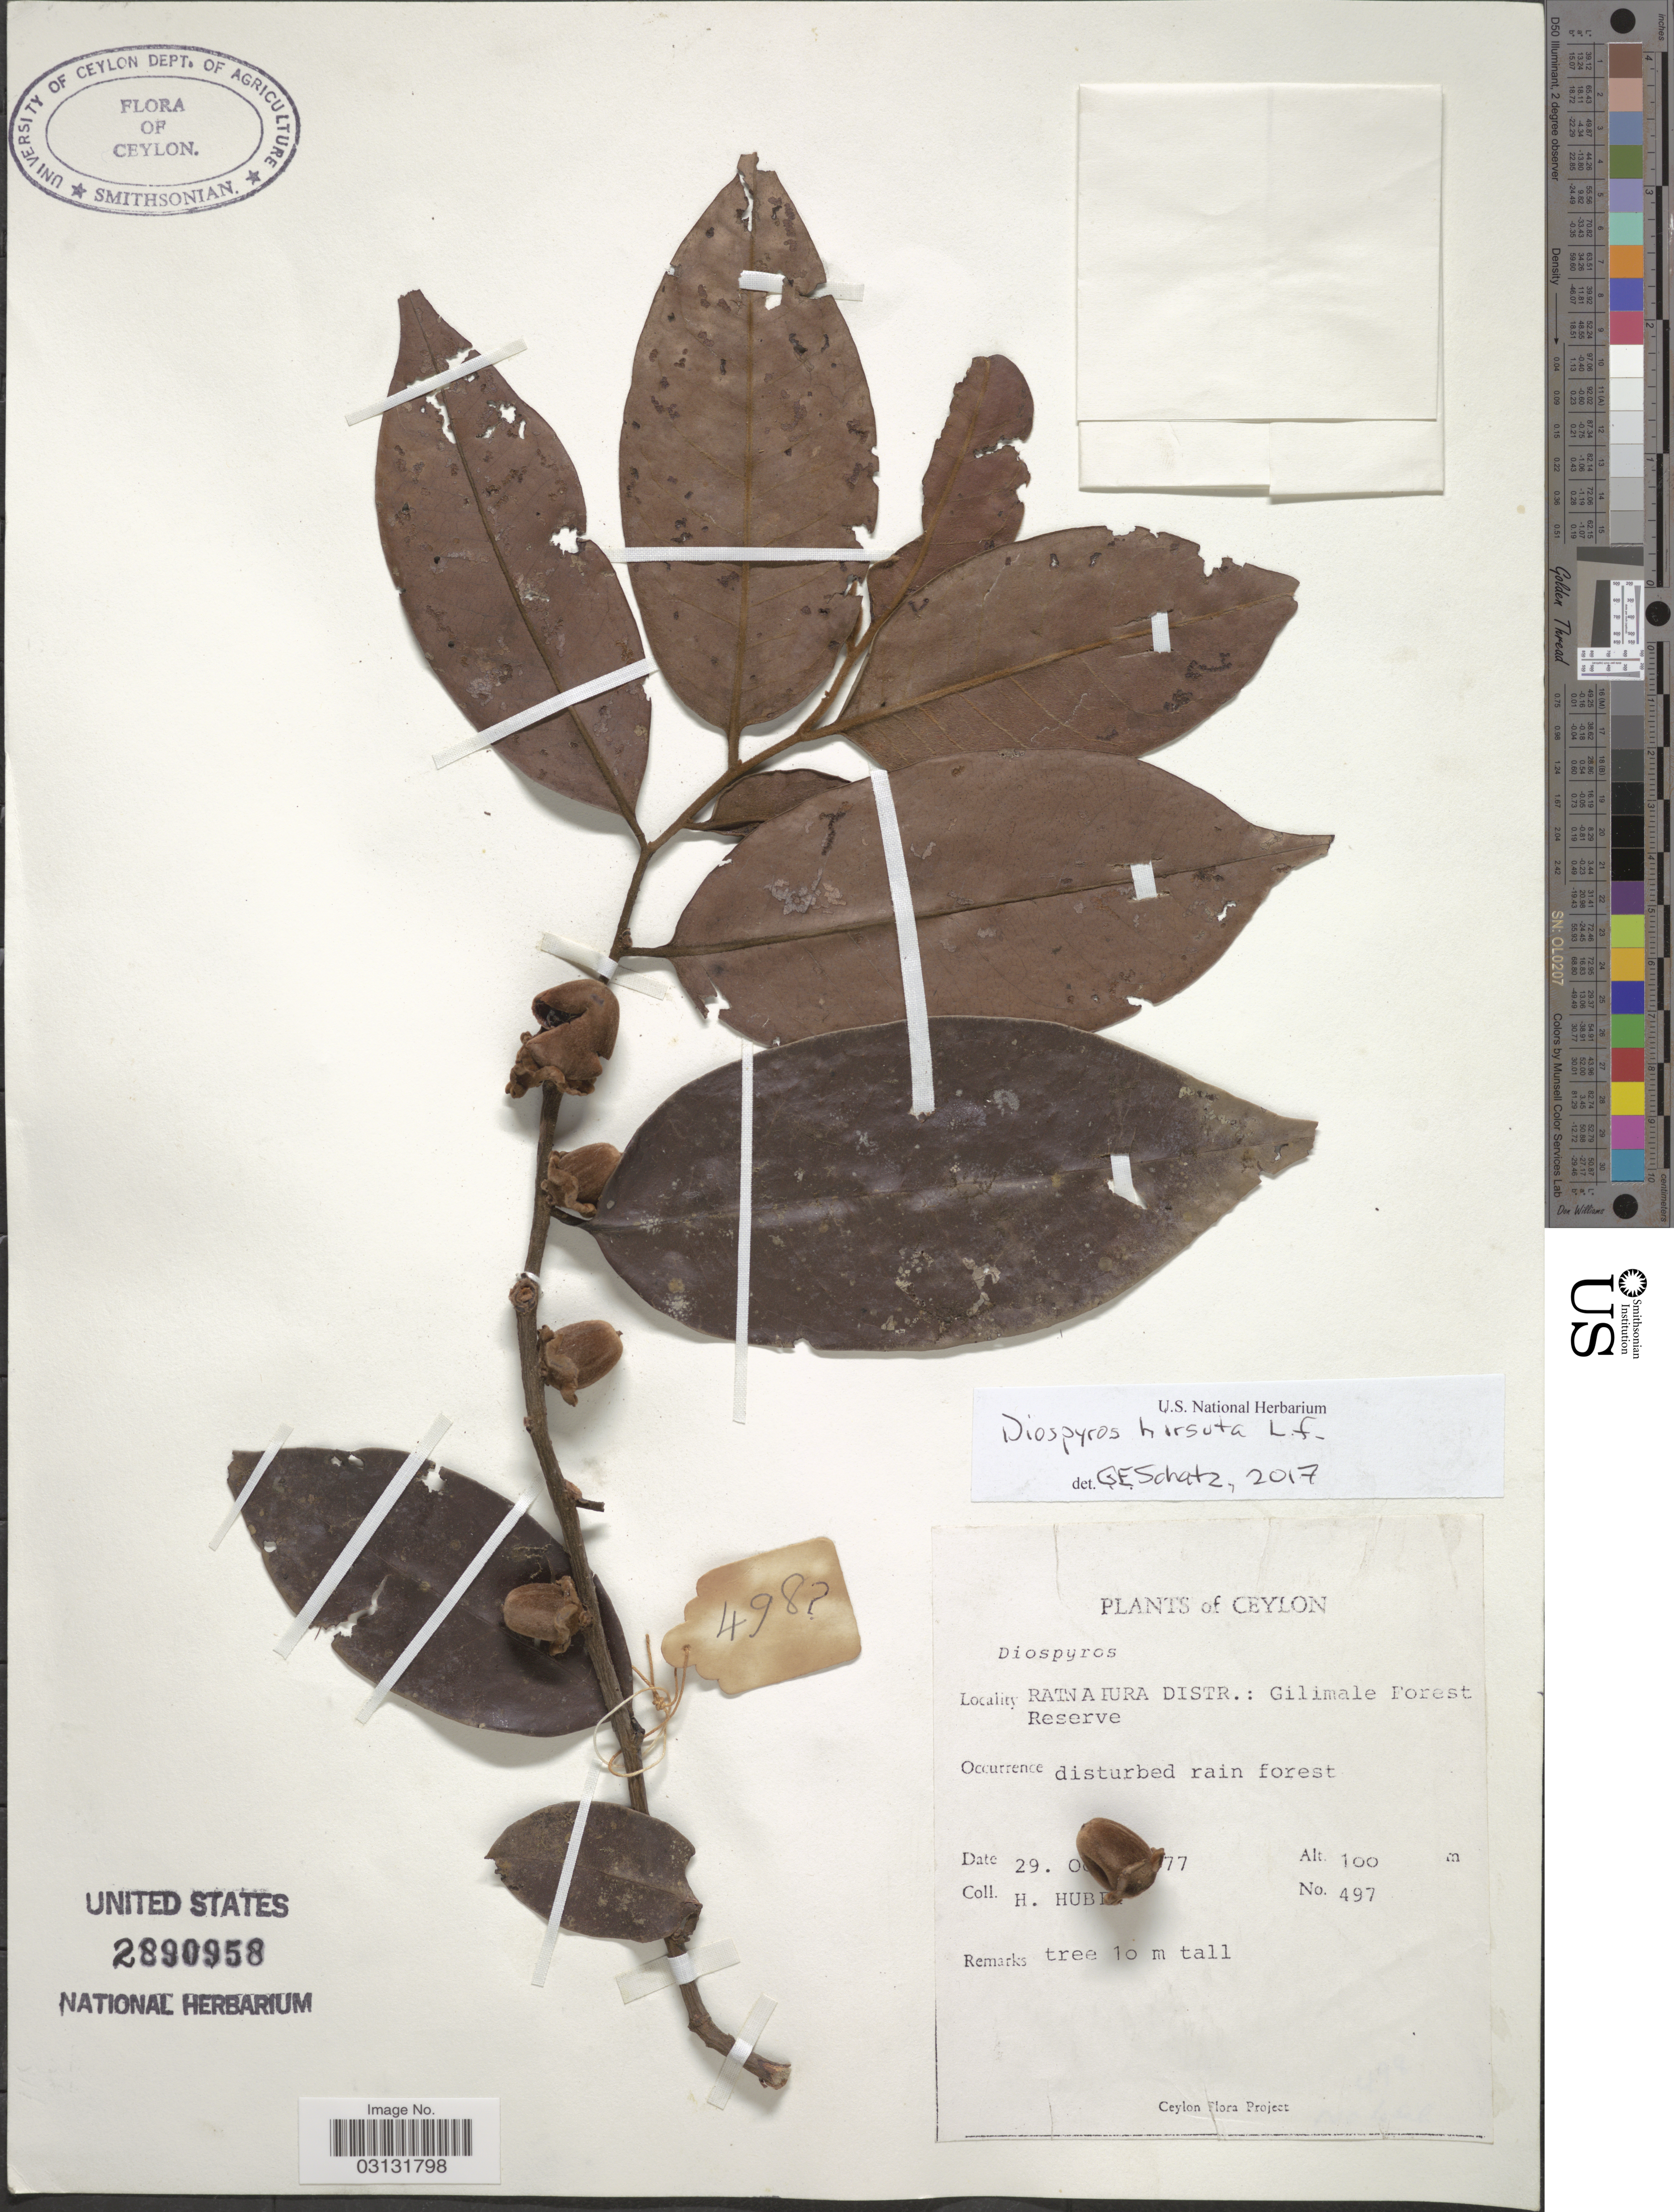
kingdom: Plantae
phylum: Tracheophyta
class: Magnoliopsida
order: Ericales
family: Ebenaceae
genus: Diospyros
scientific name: Diospyros hirsuta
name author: L. f.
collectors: H. Huber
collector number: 497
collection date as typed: Transcribed d/m/y: 29/10/77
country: Sri Lanka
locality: Ceylon. Ratnapura Distr.: Gilimale Forest Reserve.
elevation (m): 100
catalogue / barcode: US 2890958